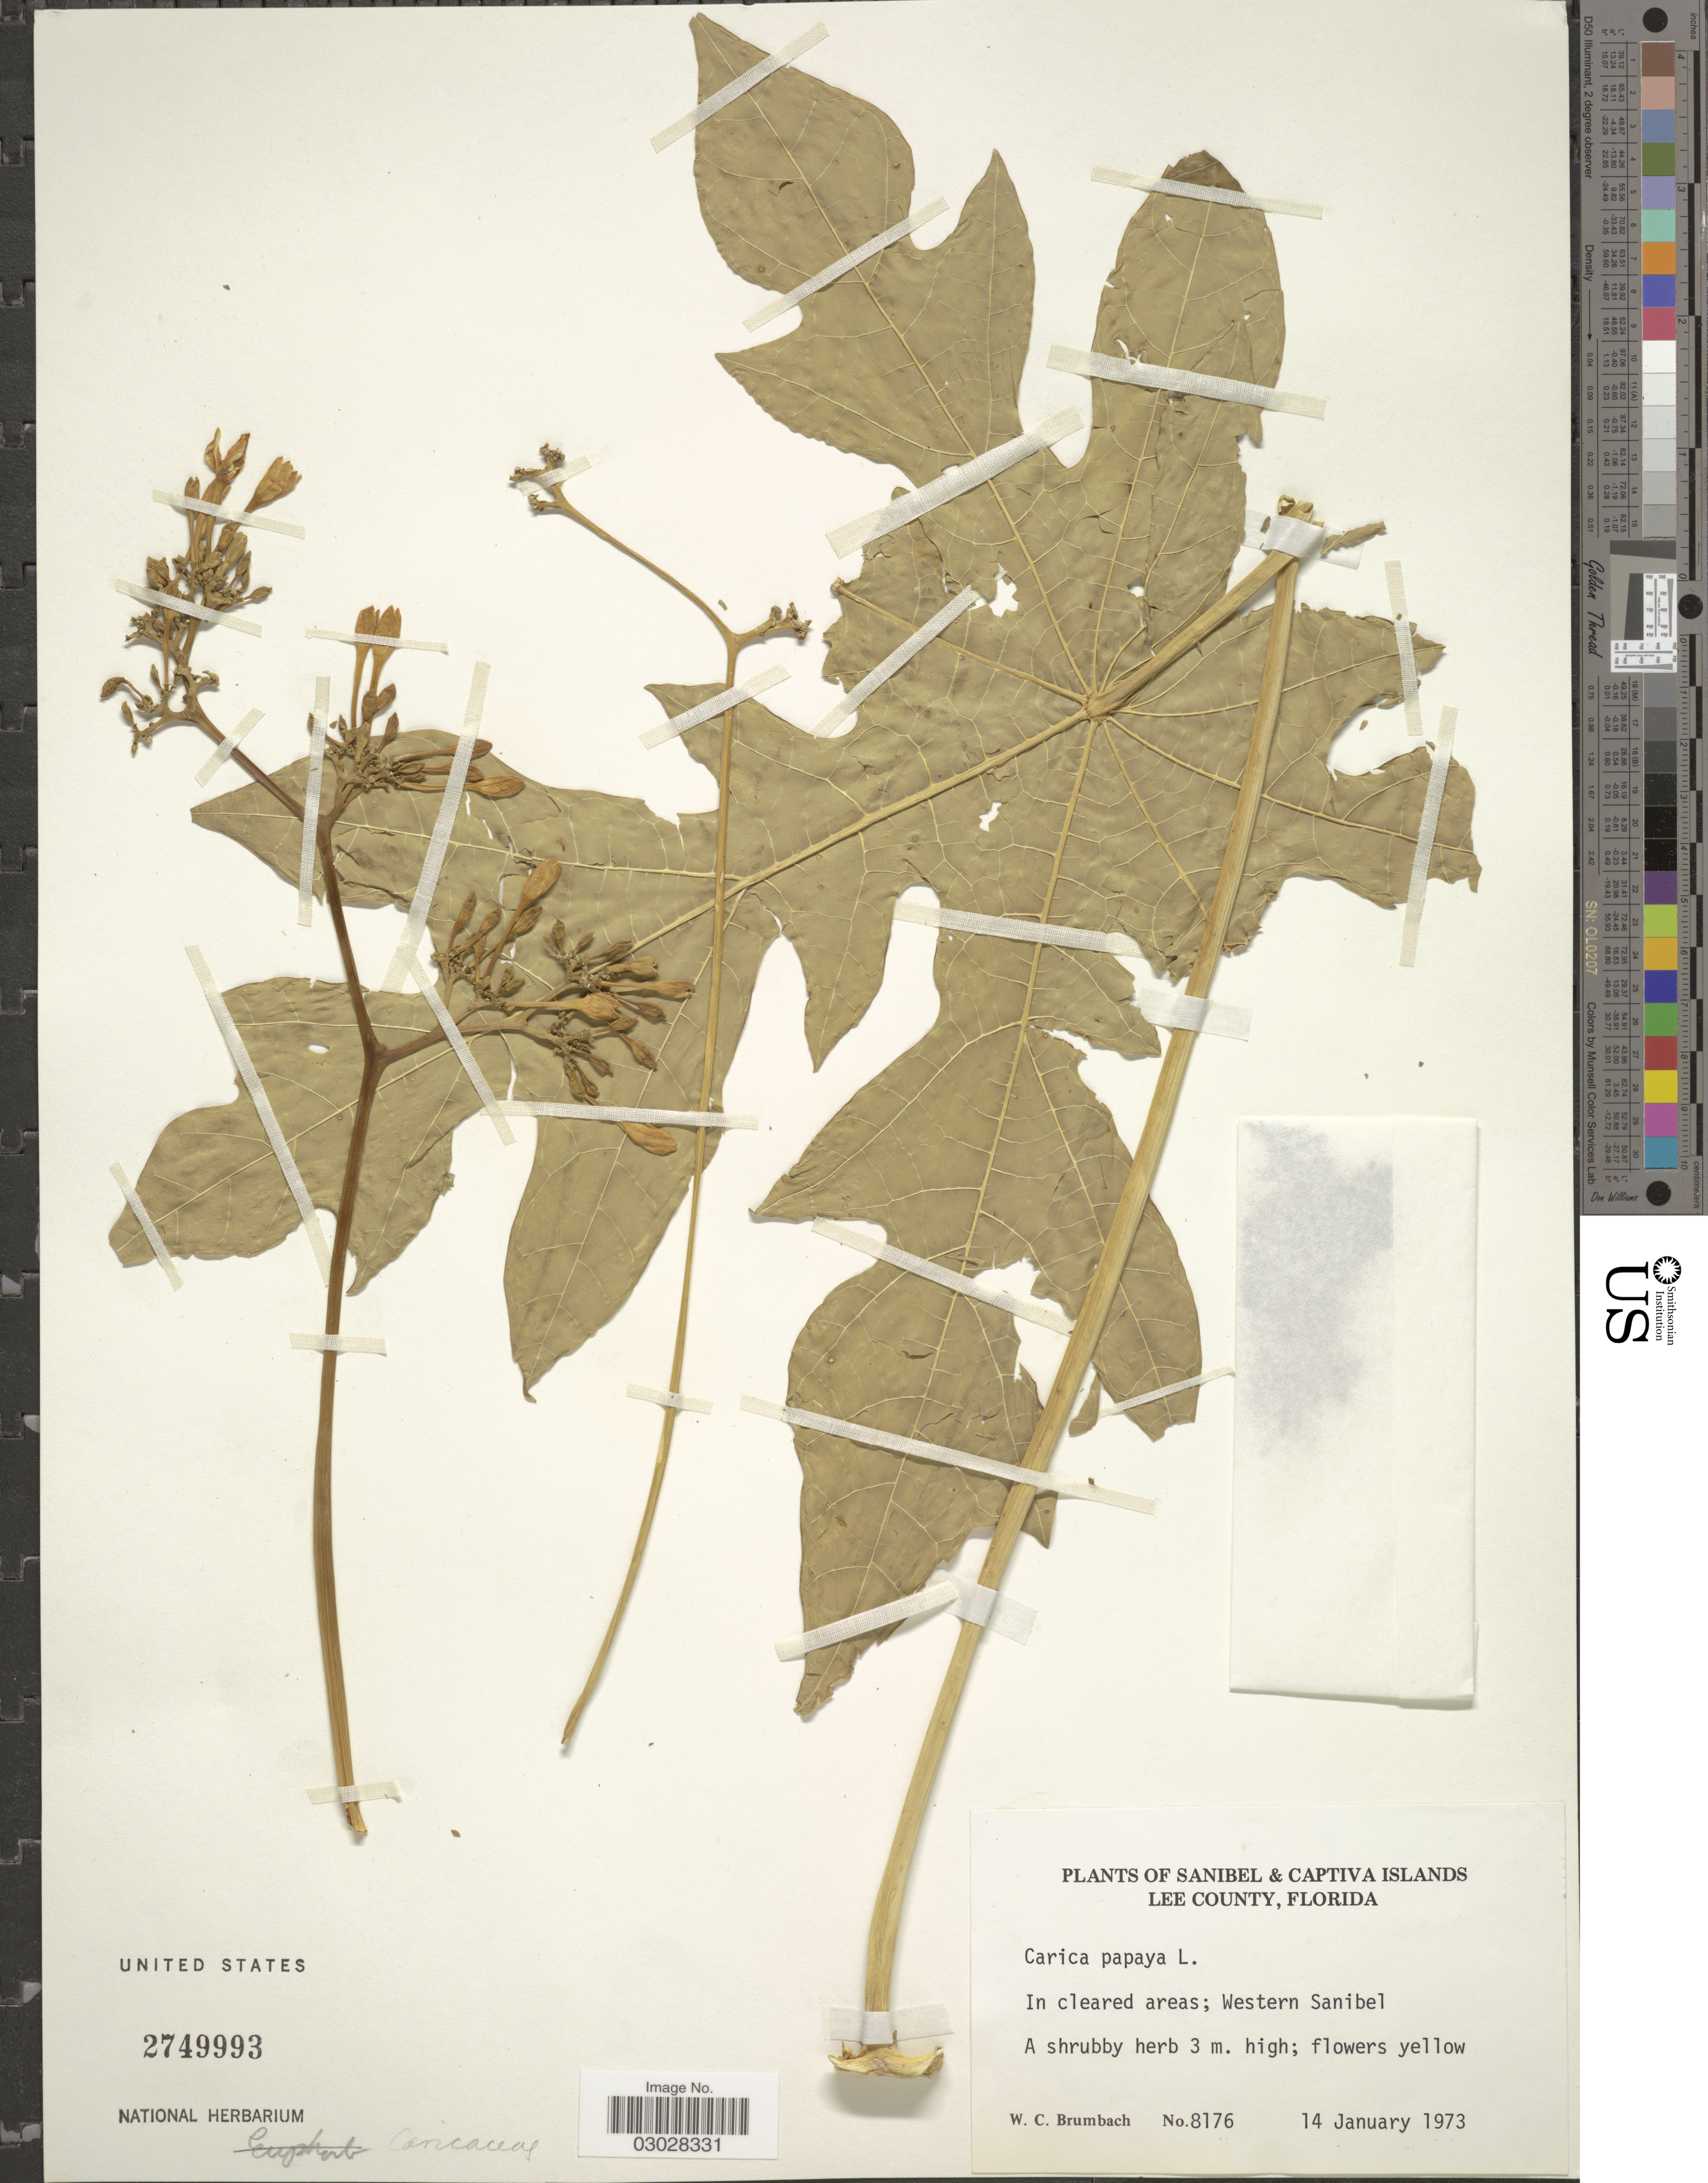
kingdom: Plantae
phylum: Tracheophyta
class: Magnoliopsida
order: Brassicales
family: Caricaceae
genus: Carica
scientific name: Carica papaya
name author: L.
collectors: W. C. Brumbach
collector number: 8176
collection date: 1973-01-14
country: United States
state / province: Florida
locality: Sanibel Island. Lee County. Western Sanibel.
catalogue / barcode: US 2749993